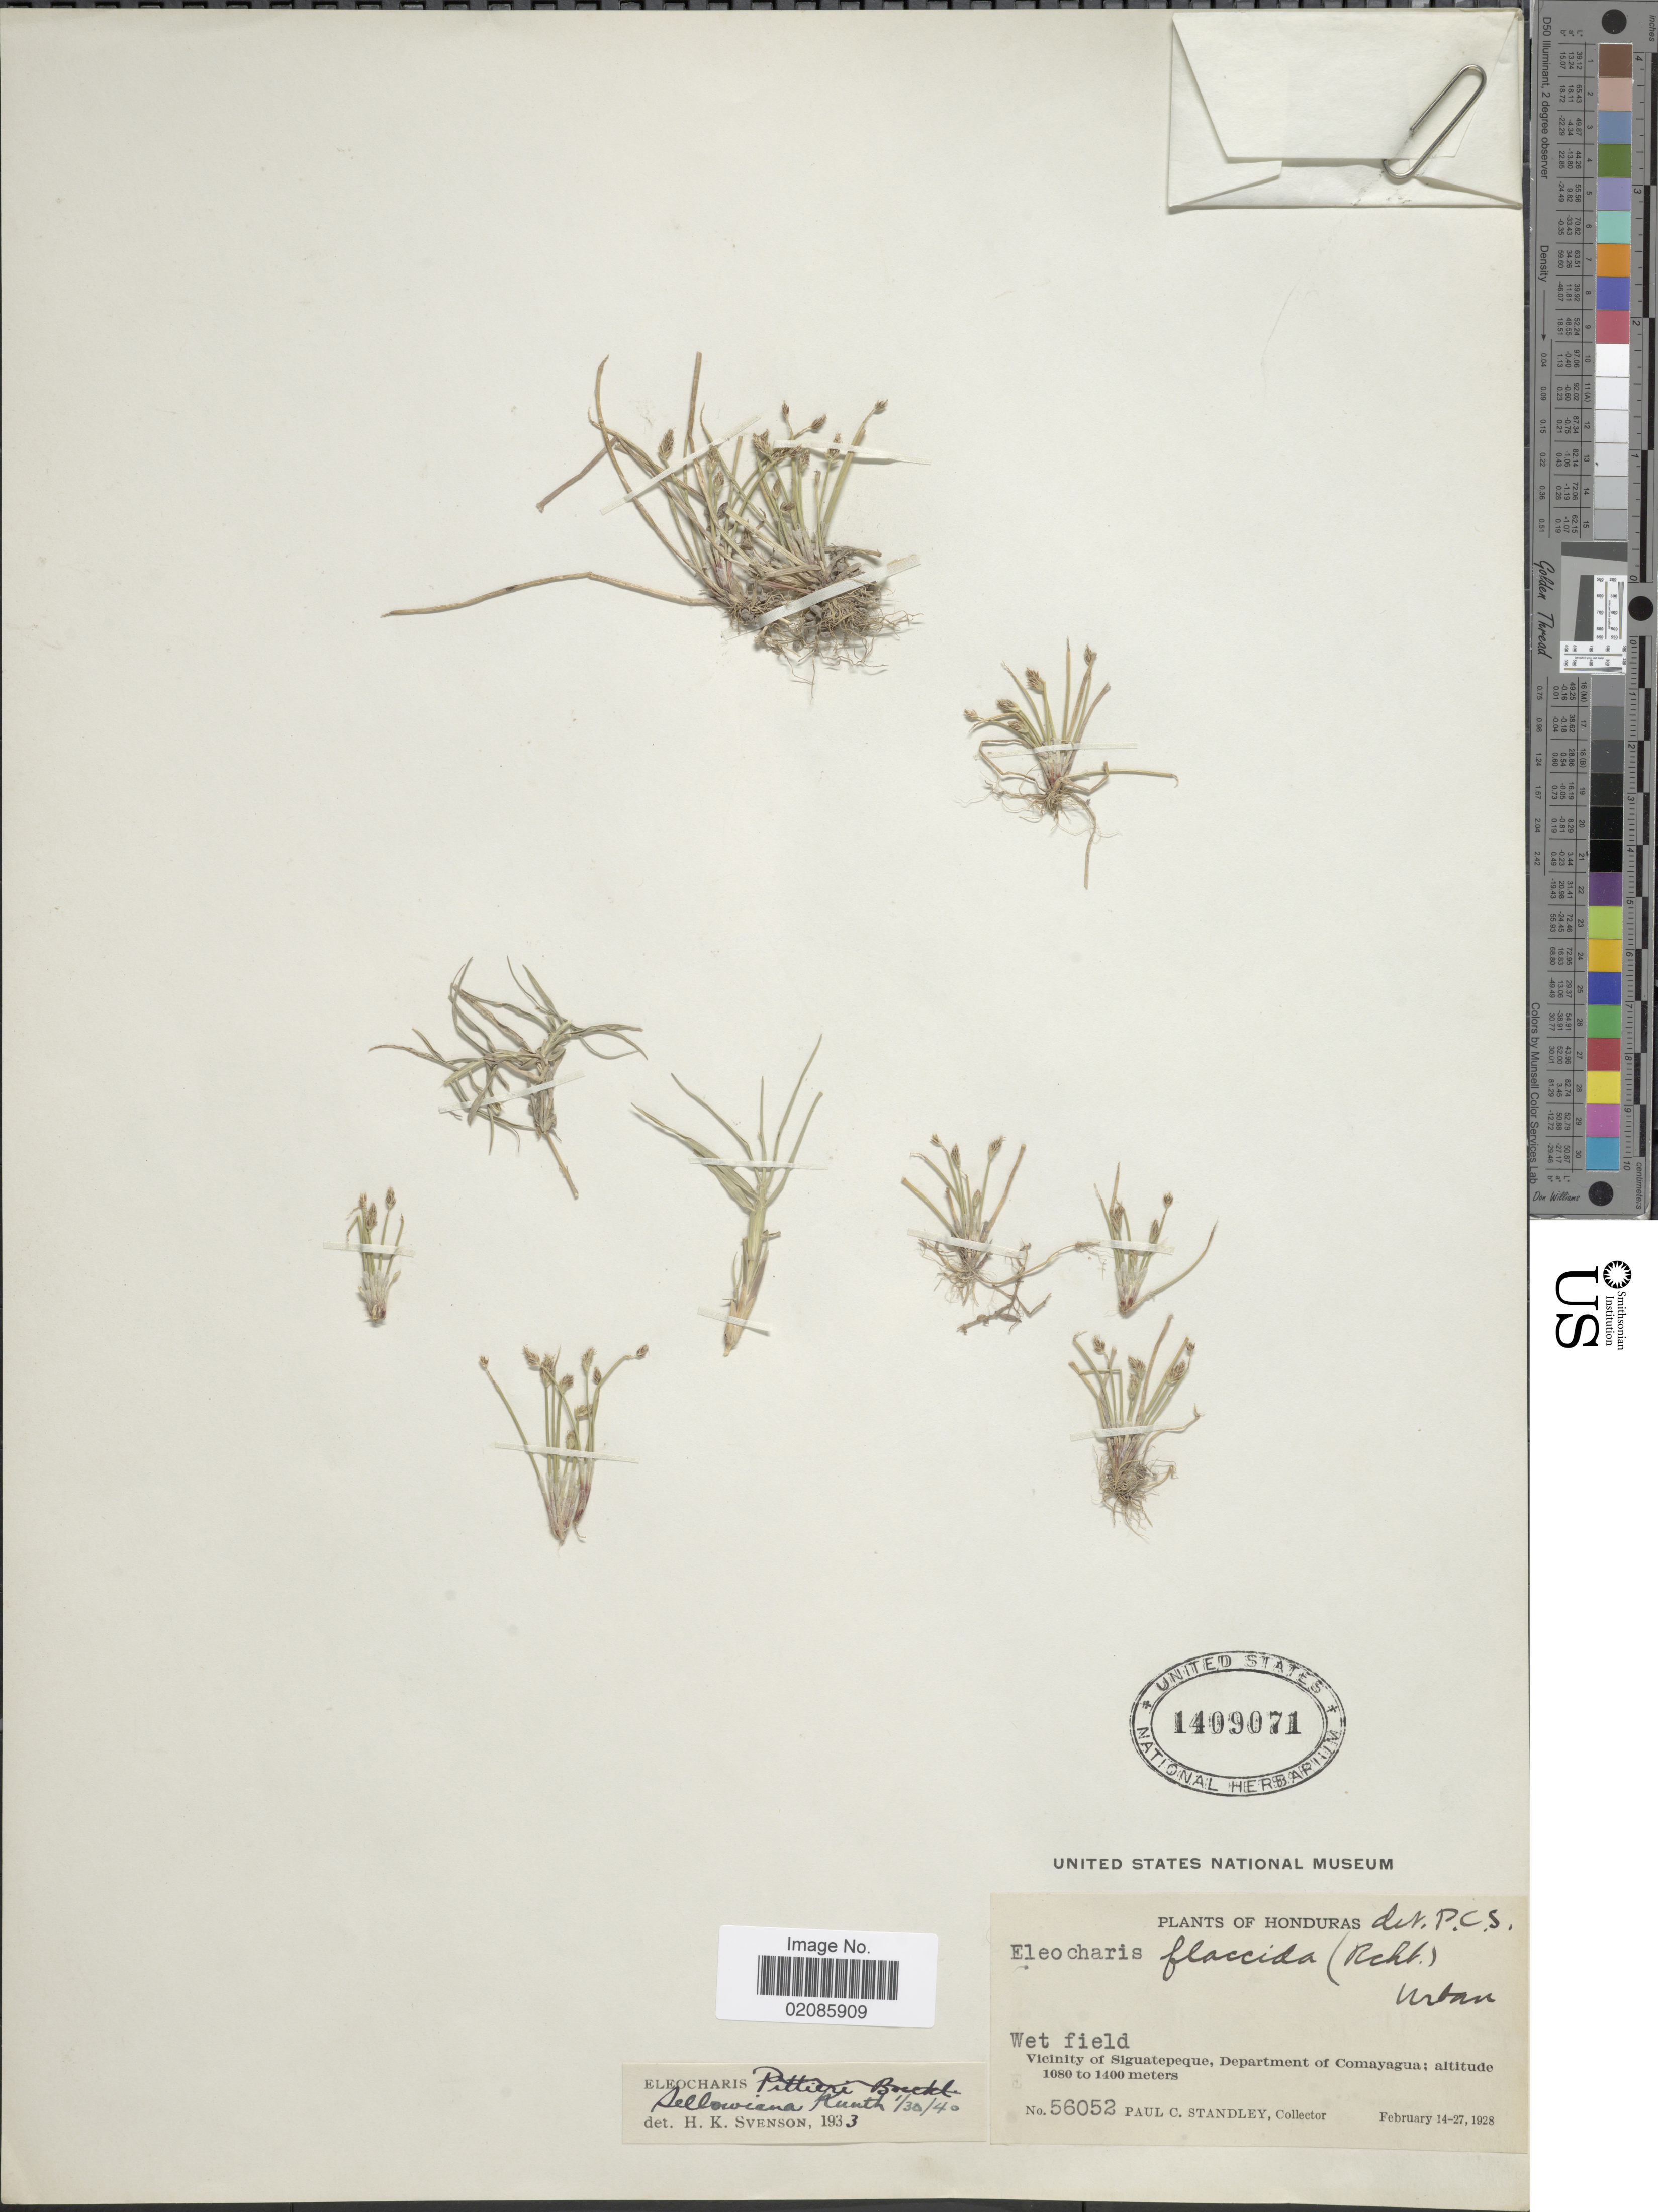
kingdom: Plantae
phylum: Tracheophyta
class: Liliopsida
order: Poales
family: Cyperaceae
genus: Eleocharis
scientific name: Eleocharis sellowiana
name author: Kunth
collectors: P. C. Standley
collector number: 56052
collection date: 1928-02-14/1928-02-27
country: Honduras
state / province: Comayagua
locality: Vicinity of Siguatepeque, Department of Comayagua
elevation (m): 1080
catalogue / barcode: US 1409071